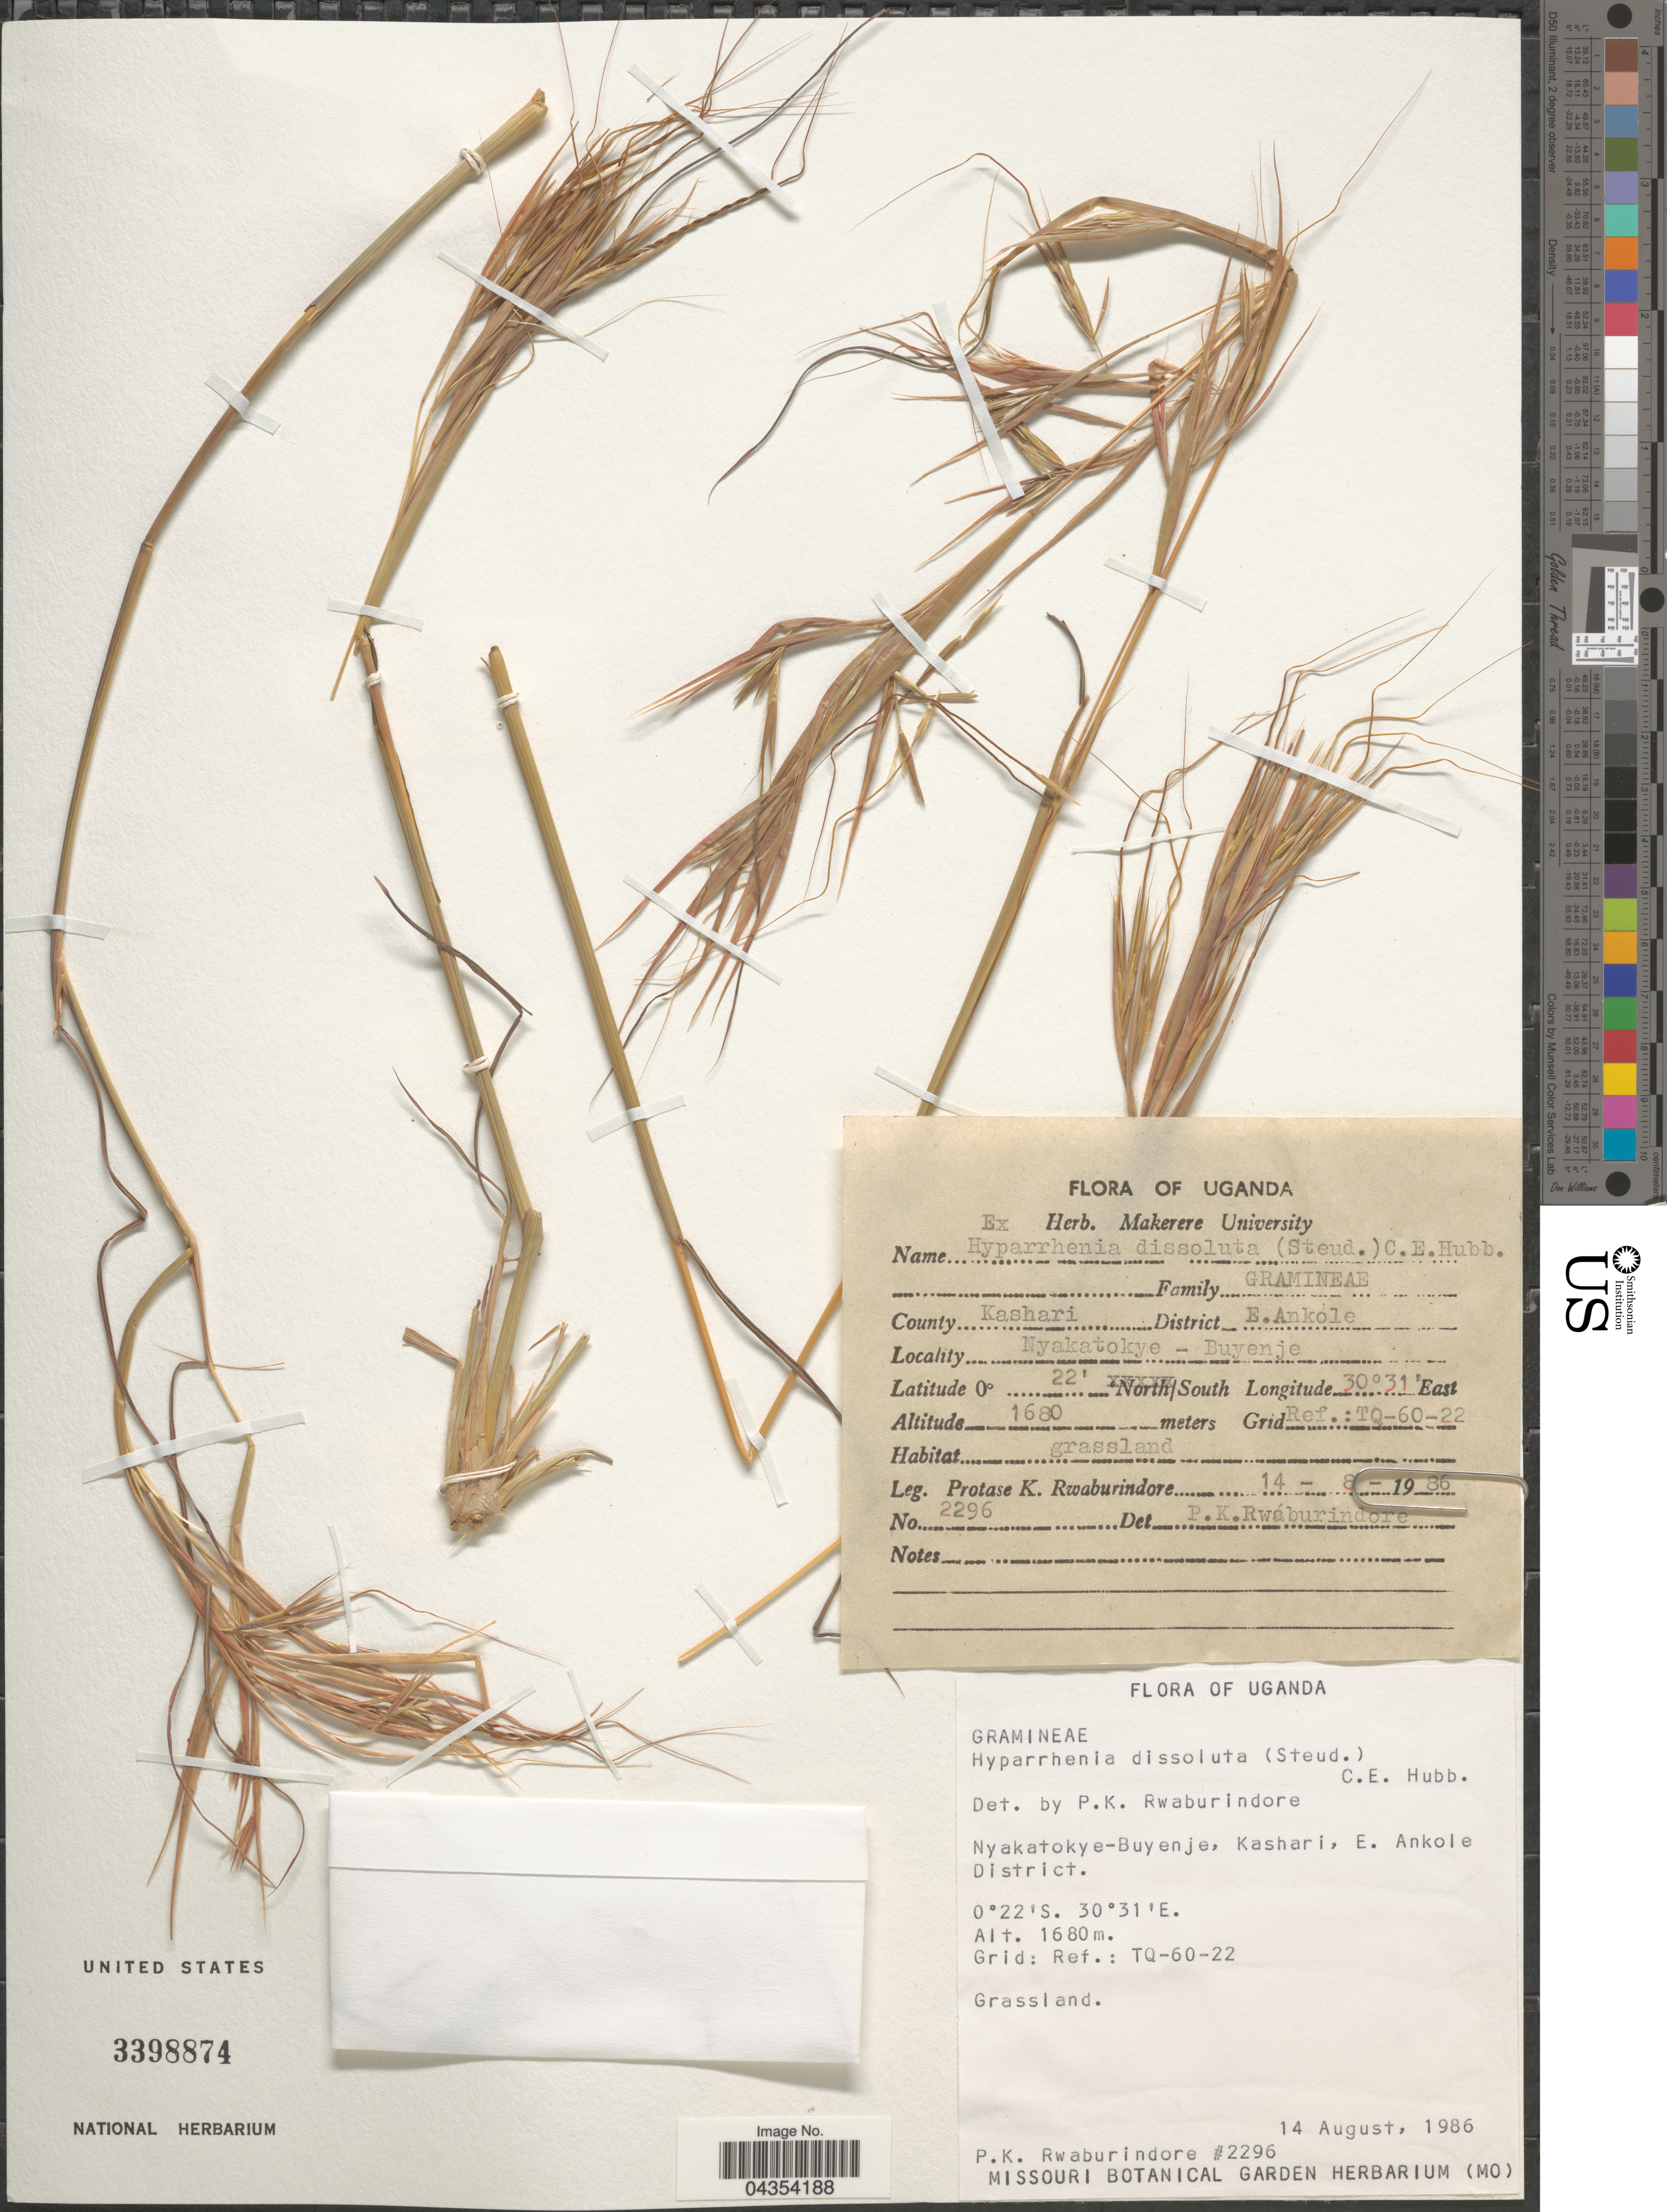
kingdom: Plantae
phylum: Tracheophyta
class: Liliopsida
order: Poales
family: Poaceae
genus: Hyperthelia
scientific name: Hyperthelia dissoluta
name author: (Nees ex Steud.) Clayton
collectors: P. Rwaburindore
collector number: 2296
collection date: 1986-08-14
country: Uganda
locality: Nyakatokye-Buyenje, County Kashari, E. Ankole District. Grid. Ref.: TQ-60-22.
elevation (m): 1680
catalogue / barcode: US 3398874